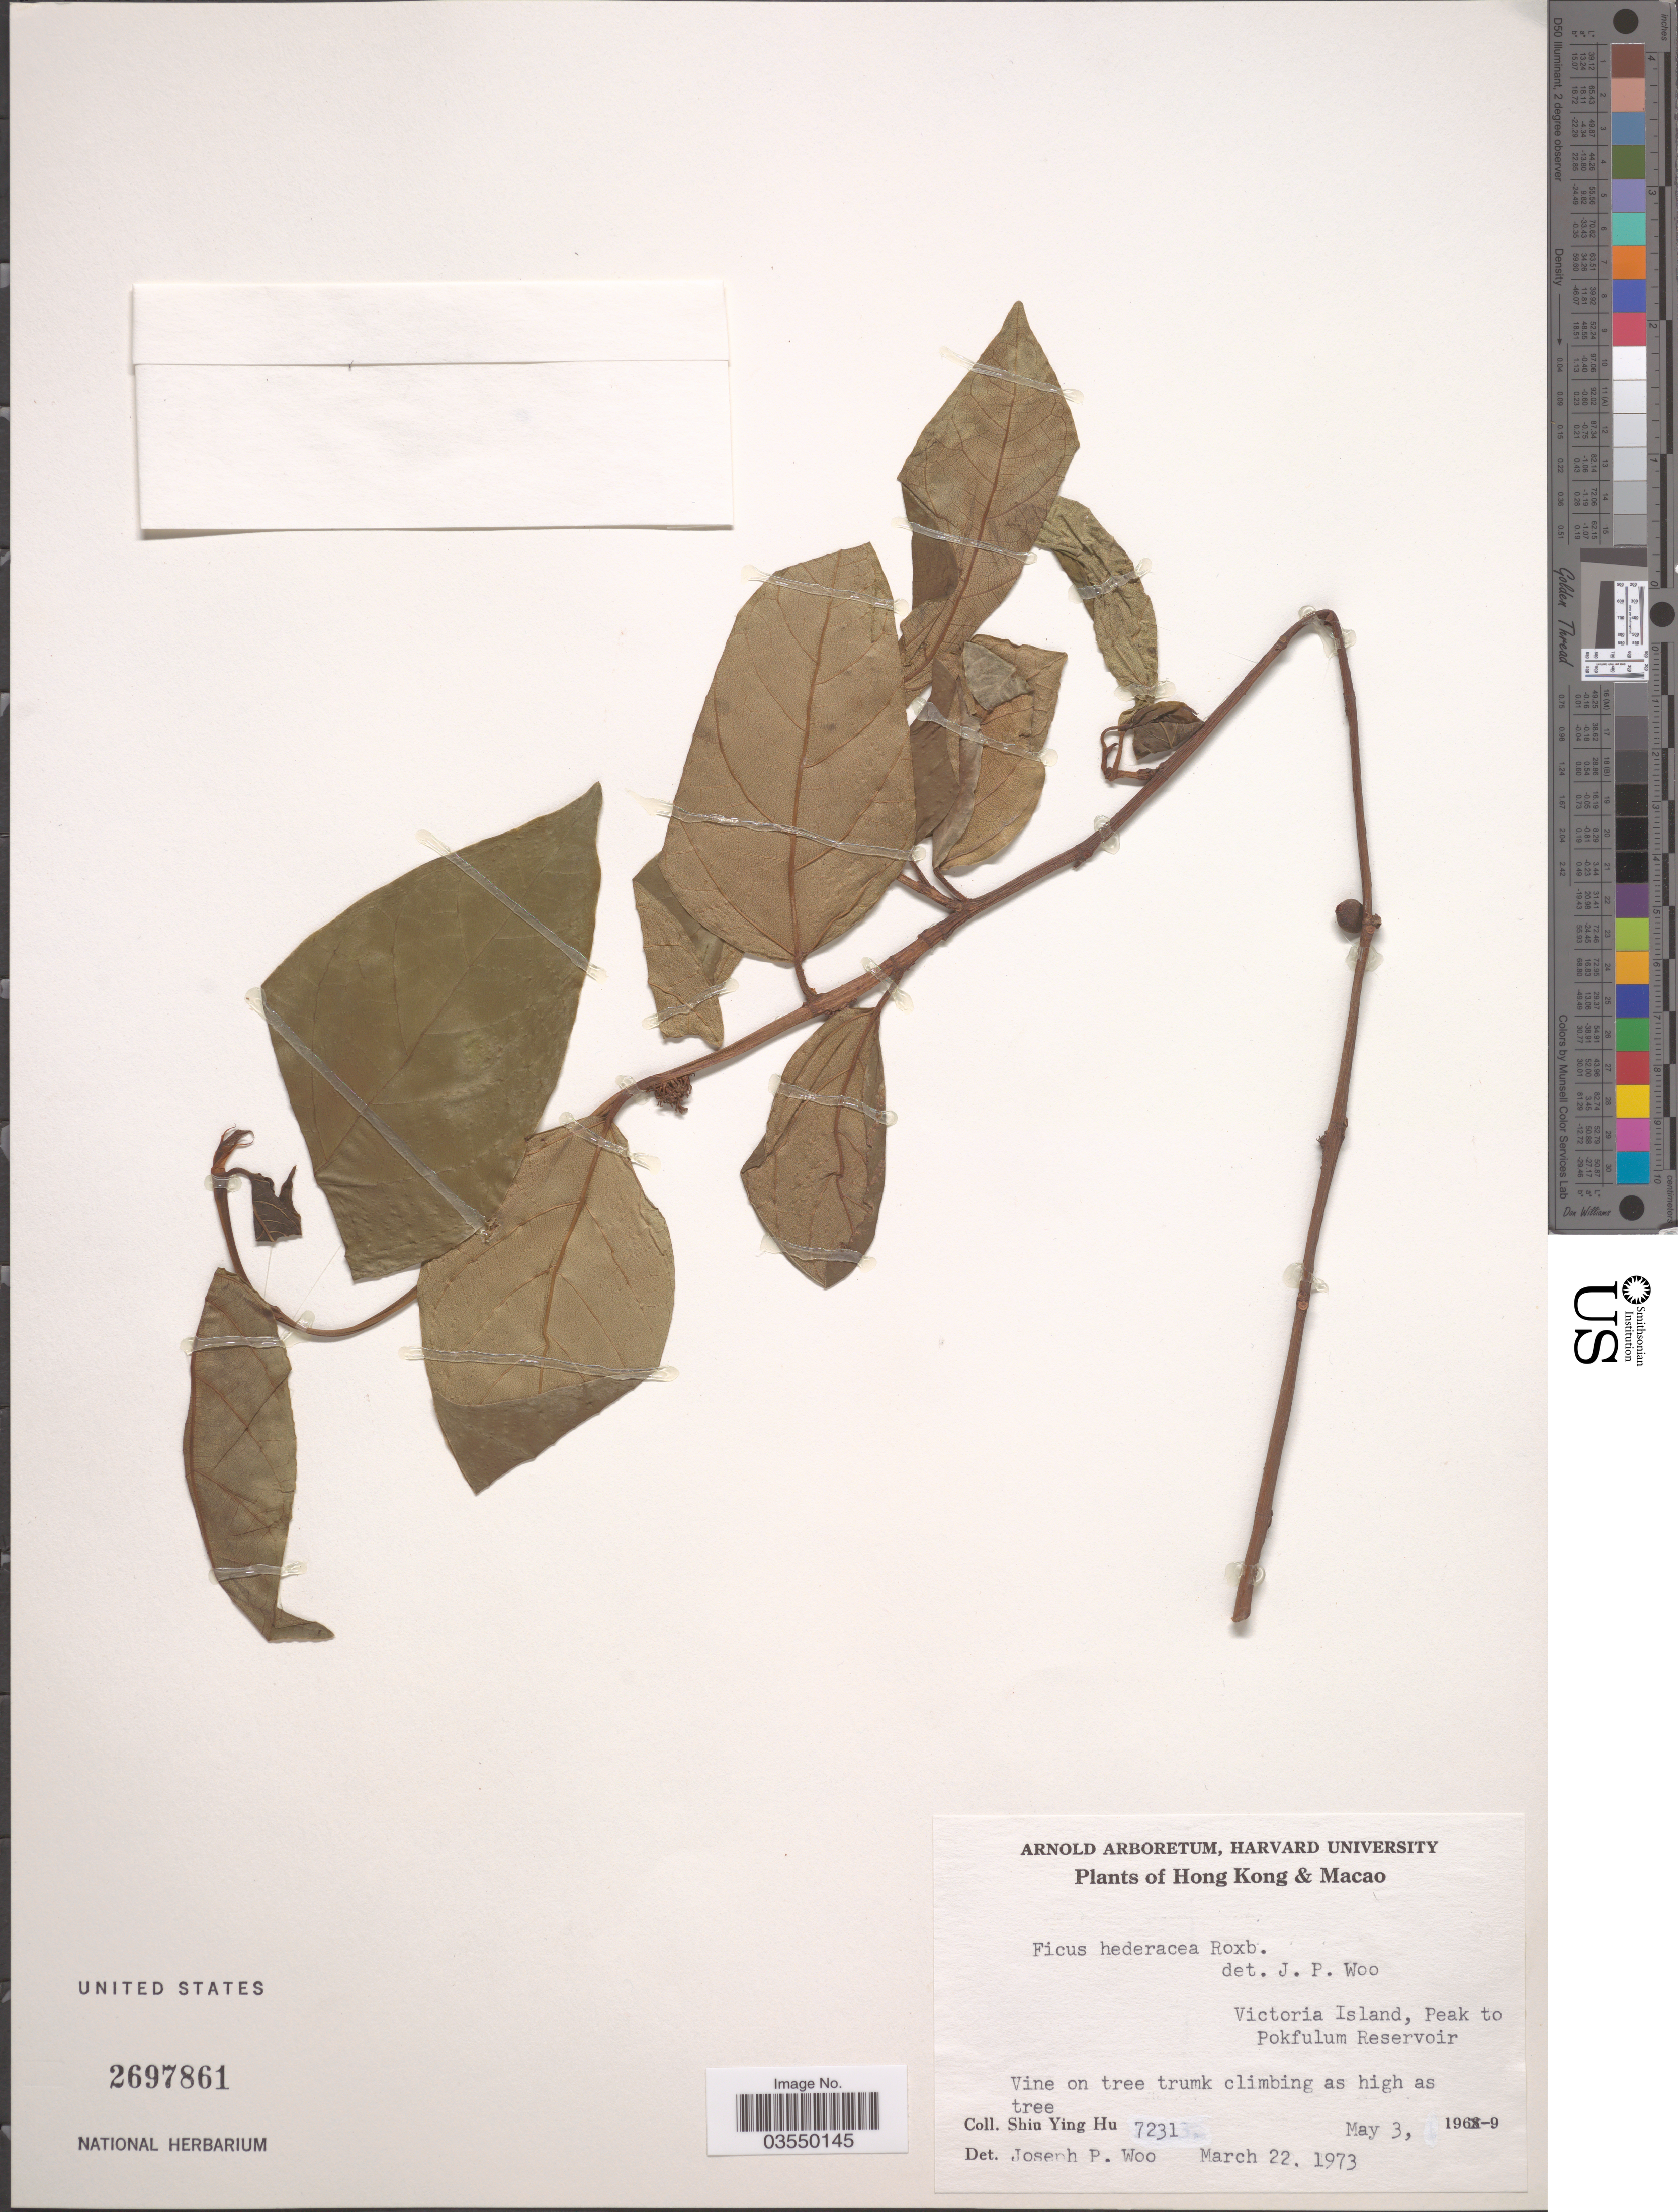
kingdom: Plantae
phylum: Tracheophyta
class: Magnoliopsida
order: Rosales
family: Moraceae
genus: Ficus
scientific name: Ficus hederacea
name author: Roxb.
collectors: S. Y. Hu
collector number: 7231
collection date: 1969-05-03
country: China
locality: Hong Kong & Macao. Victoria Island, Peak to Pokfulum Reservoir.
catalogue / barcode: US 2697861